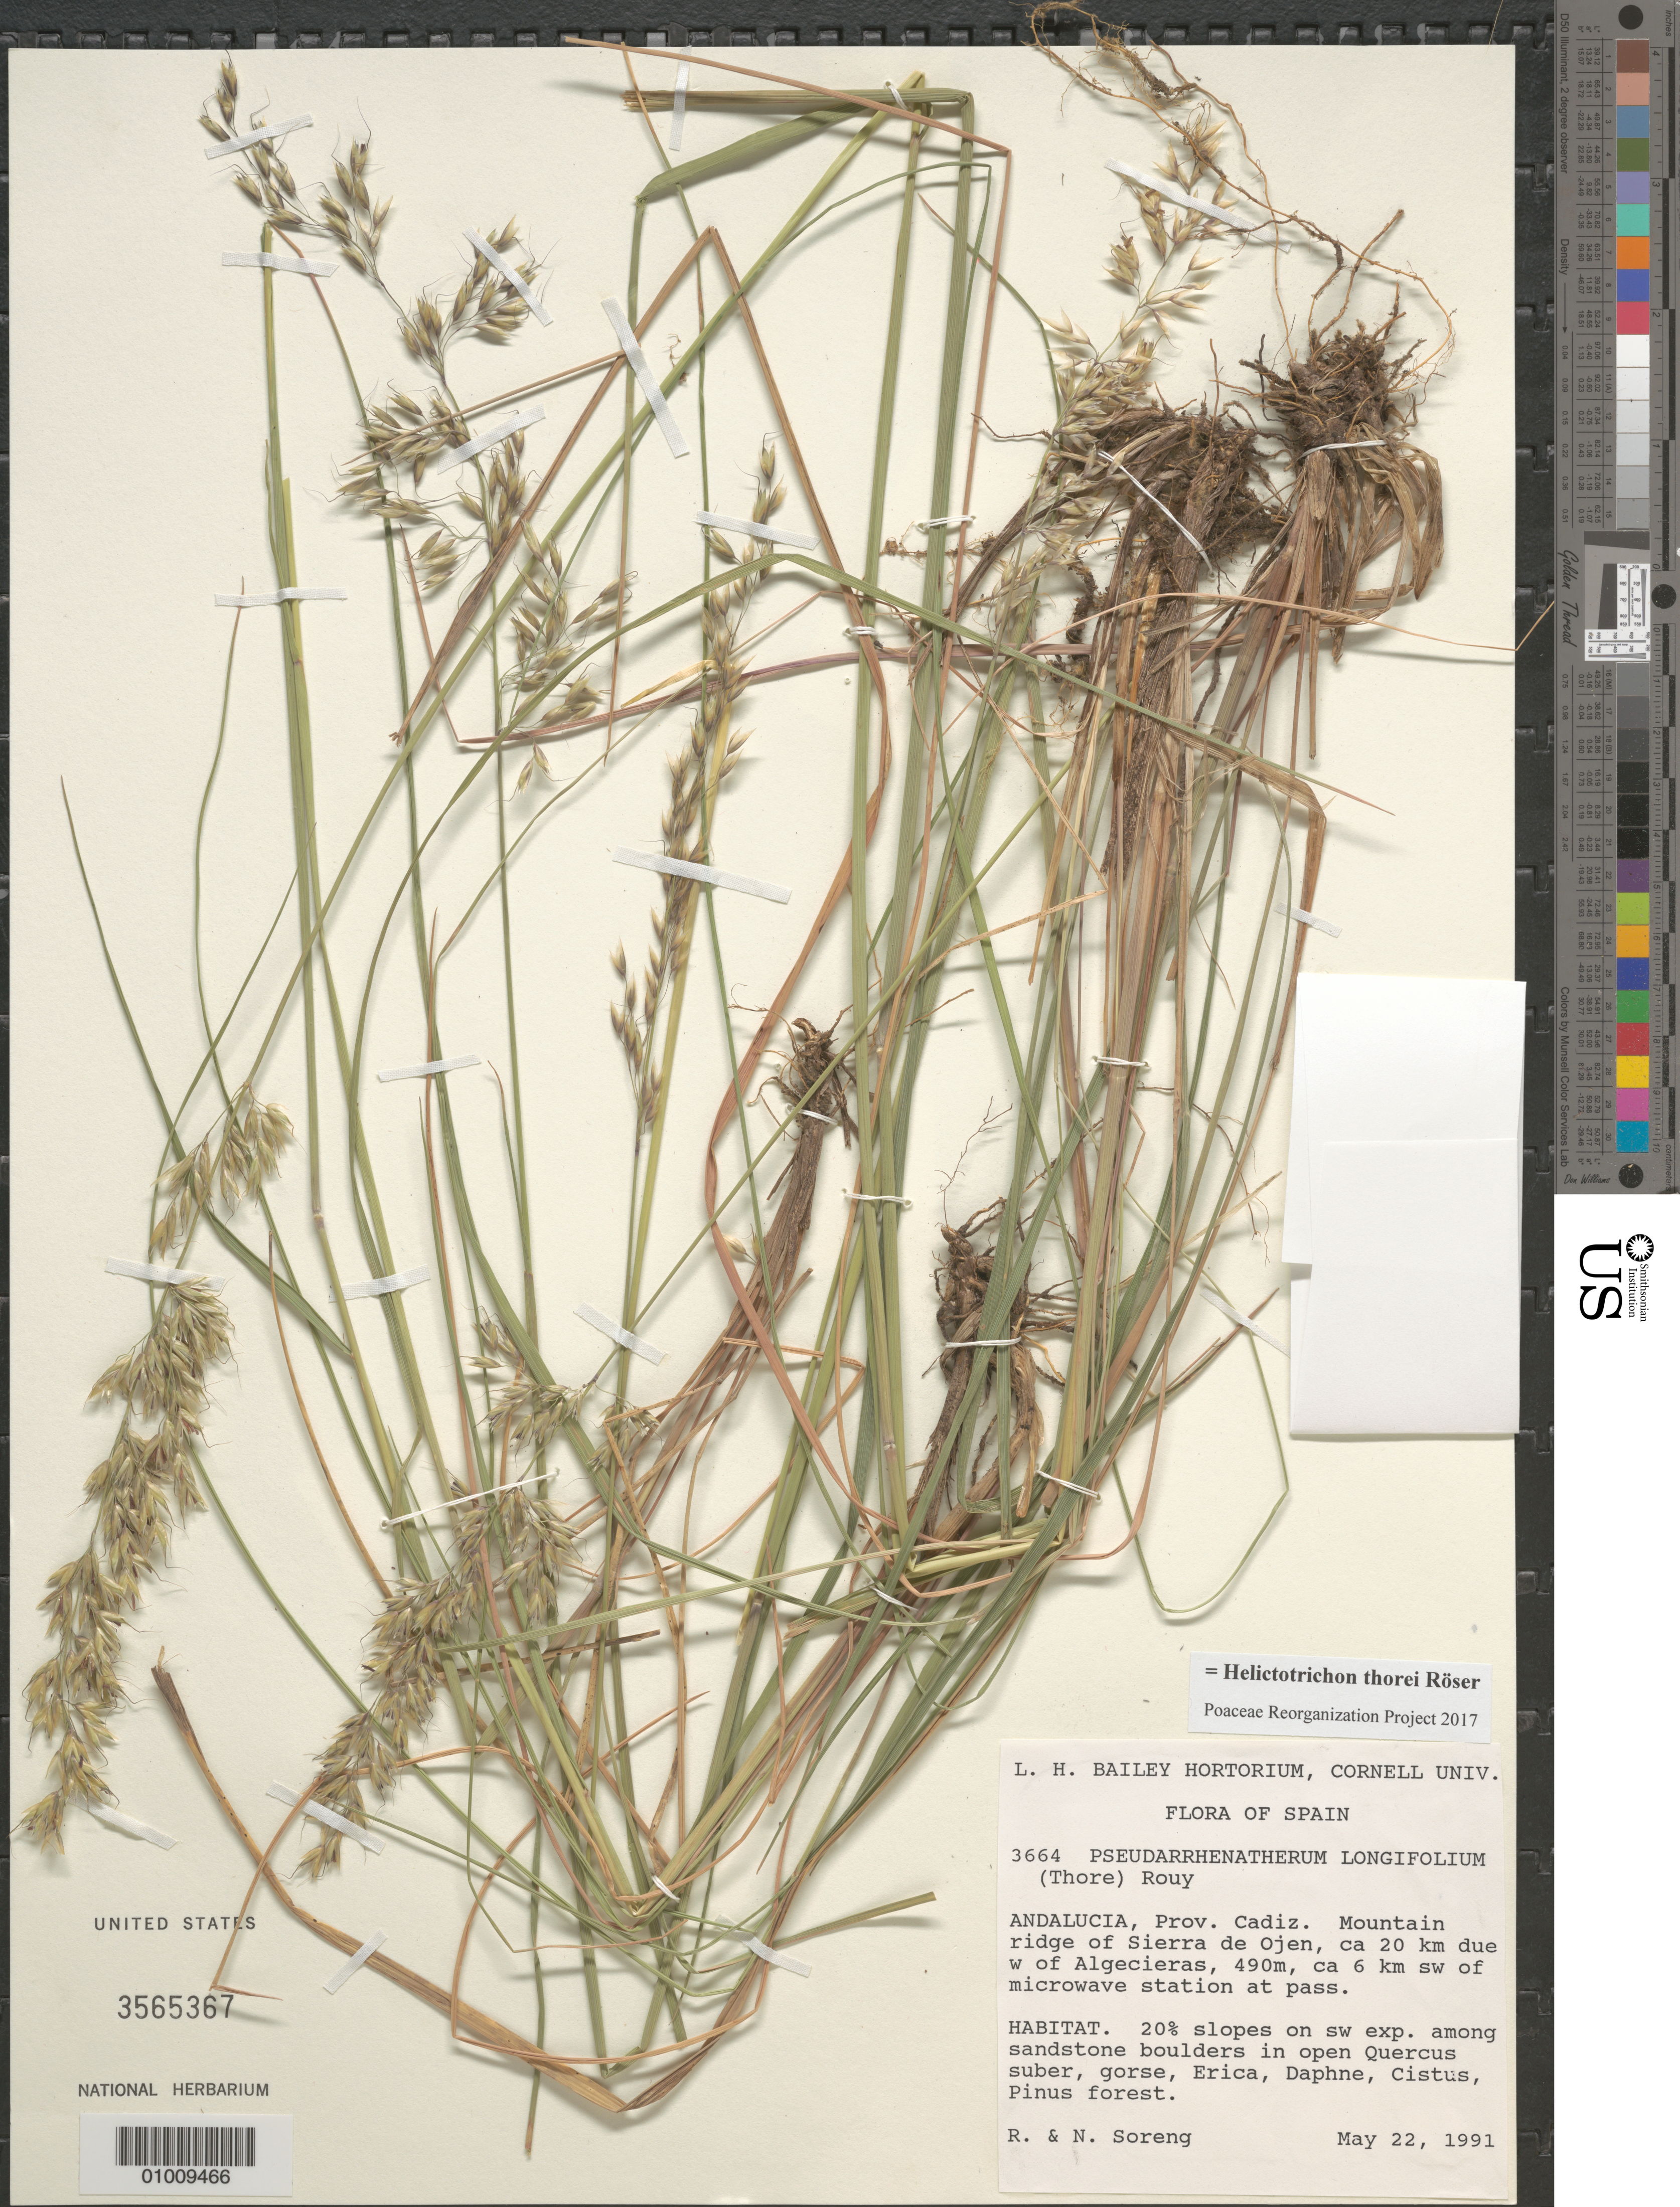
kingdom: Plantae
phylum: Tracheophyta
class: Liliopsida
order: Poales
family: Poaceae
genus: Helictotrichon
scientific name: Helictotrichon thorei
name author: Röser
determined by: Poaceae Reorganization Project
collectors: R. J. Soreng & N. L. Soreng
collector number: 3664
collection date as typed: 22 May 1991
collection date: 1991-05-22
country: Spain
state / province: Andalucia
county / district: Cadiz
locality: Mountain ridge of Sierra de Ojen, ca 20 km due W of Algecieras, 490m, ca 6 km SW of microwave station at pass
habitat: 20% slopes on sw exp. among sandstone boulders in open Quercus suber, gorse, Erica, Daphne, Cistus, Pinus forest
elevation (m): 490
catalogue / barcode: US 3565367